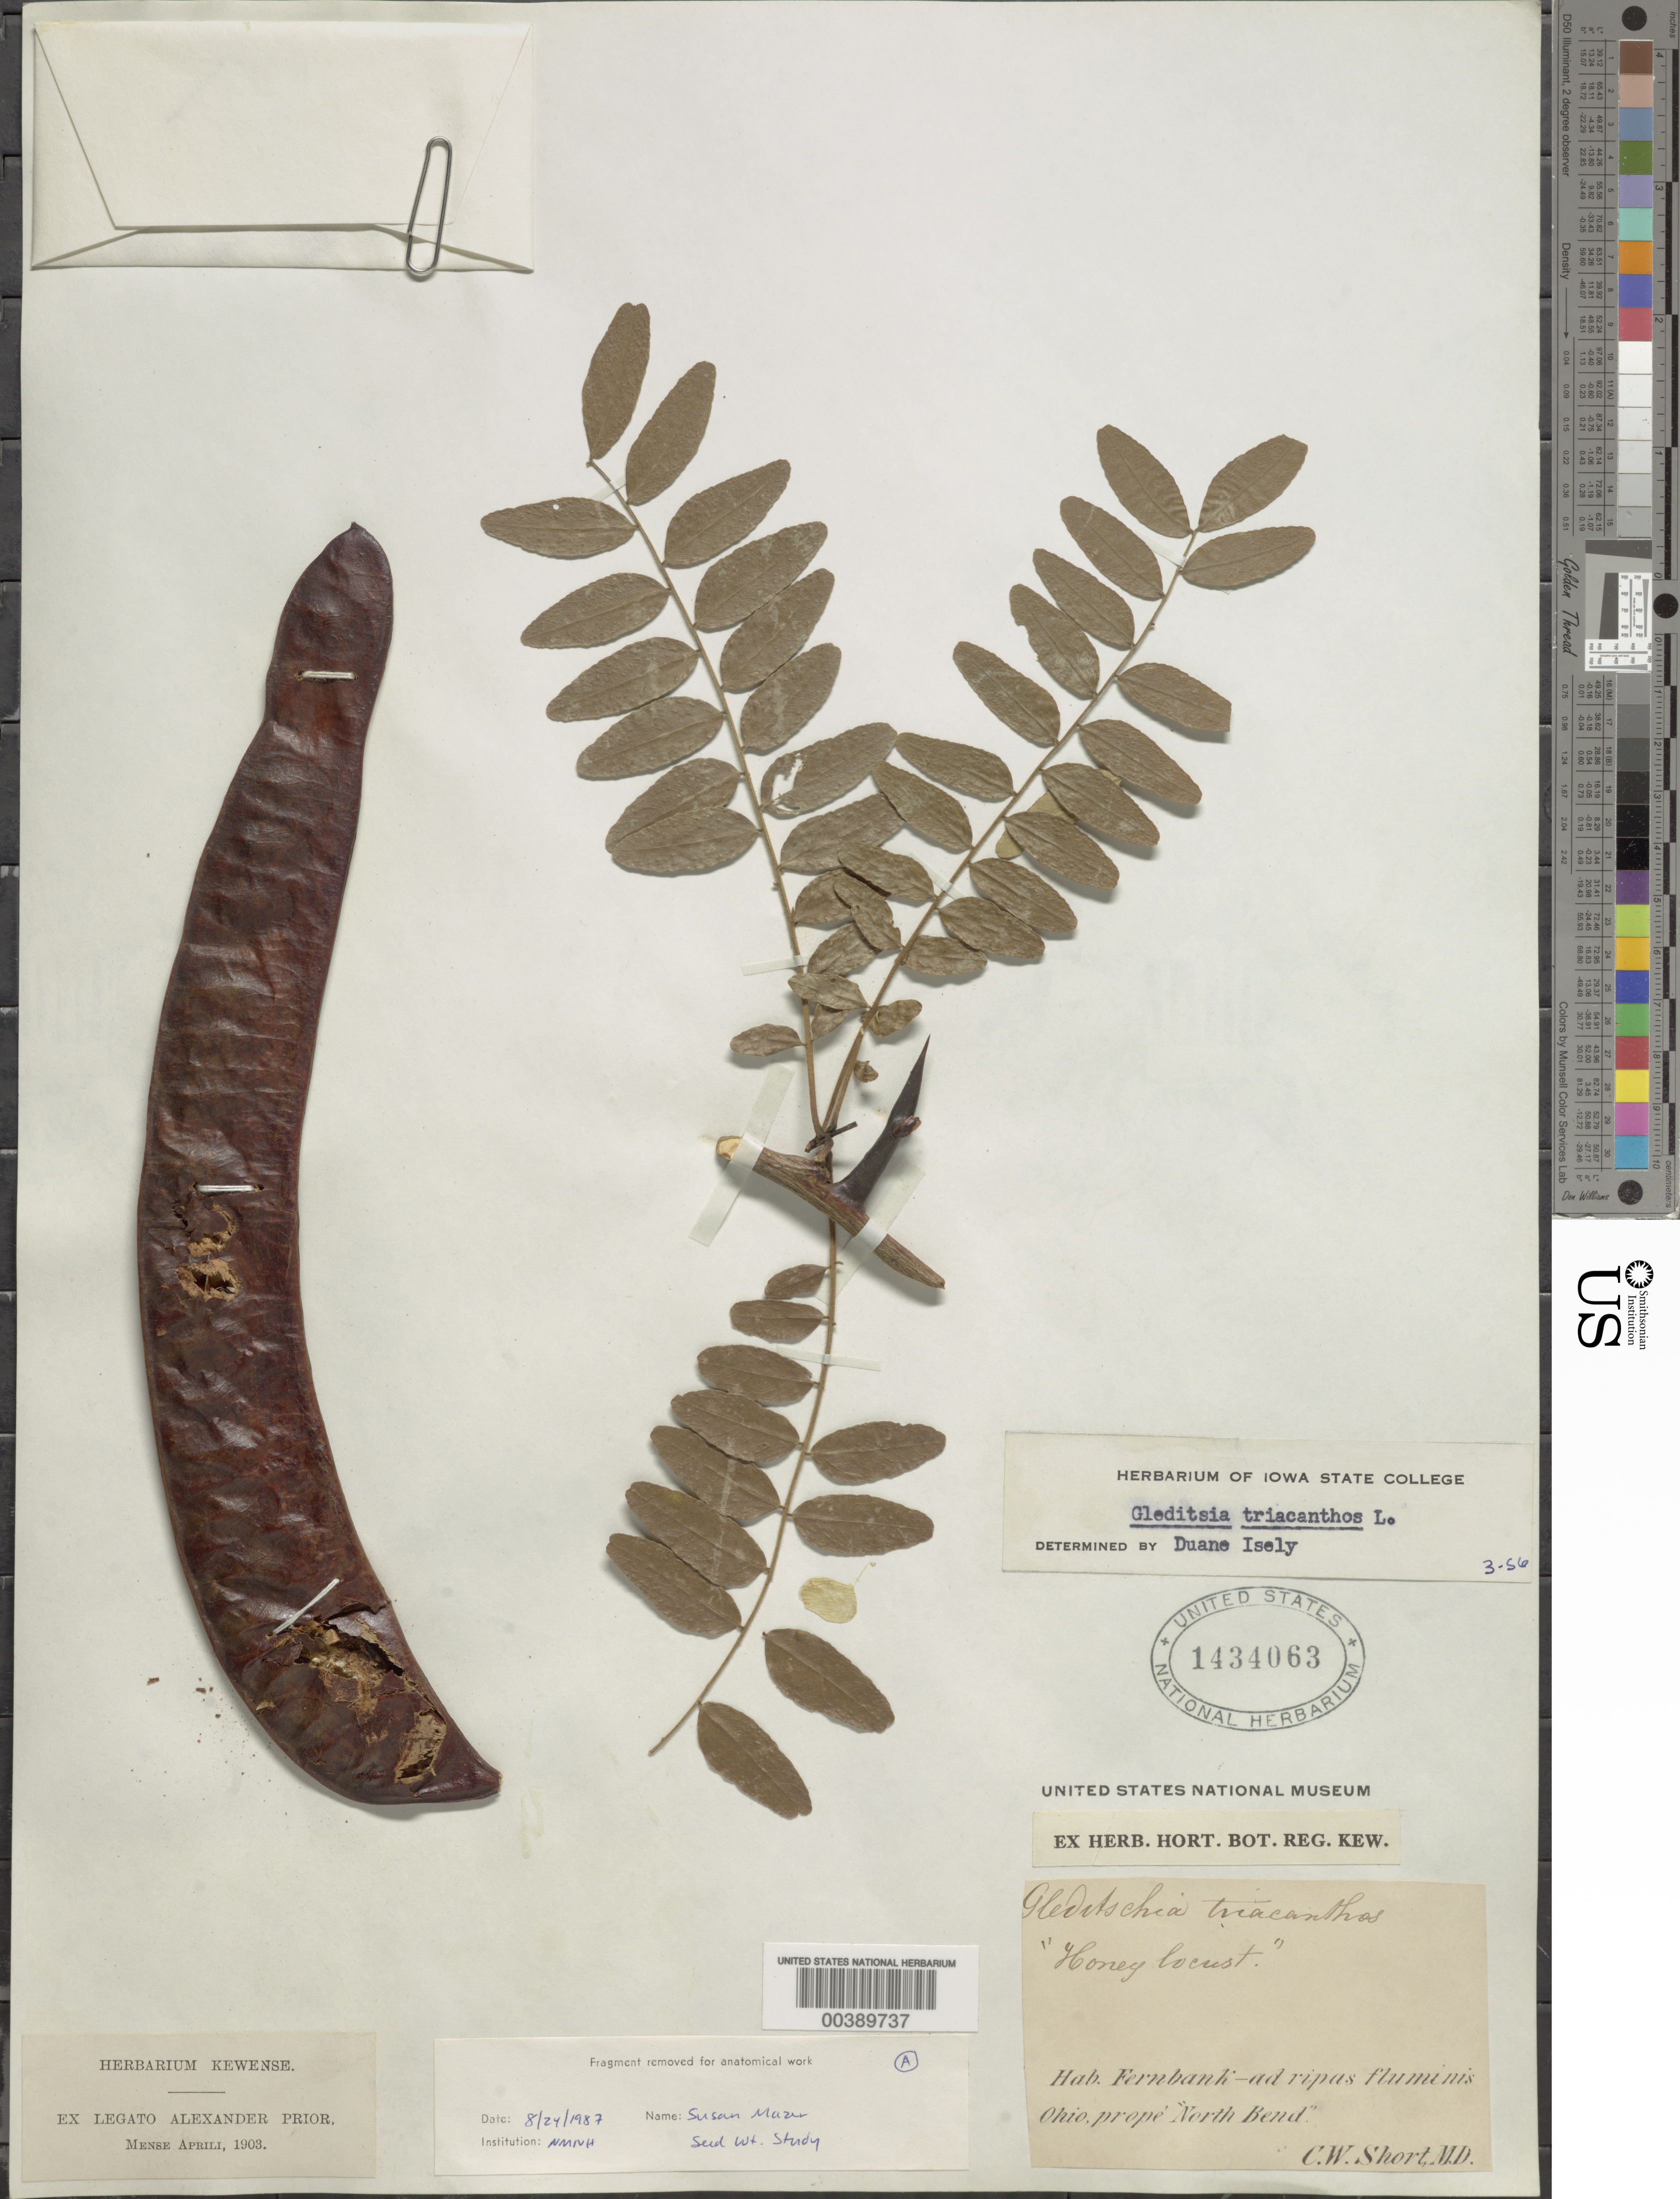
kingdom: Plantae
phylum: Tracheophyta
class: Magnoliopsida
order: Fabales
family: Fabaceae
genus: Gleditsia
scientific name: Gleditsia triacanthos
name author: L.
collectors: C. W. Short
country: United States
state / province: Kentucky / Ohio / West Virginia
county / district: Rappahannock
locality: Ohio River near North Bend. [locality in either KY (Boone Co.), OH (Hamilton Co.), or WV (Tyler Co.).]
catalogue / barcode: US 1434063